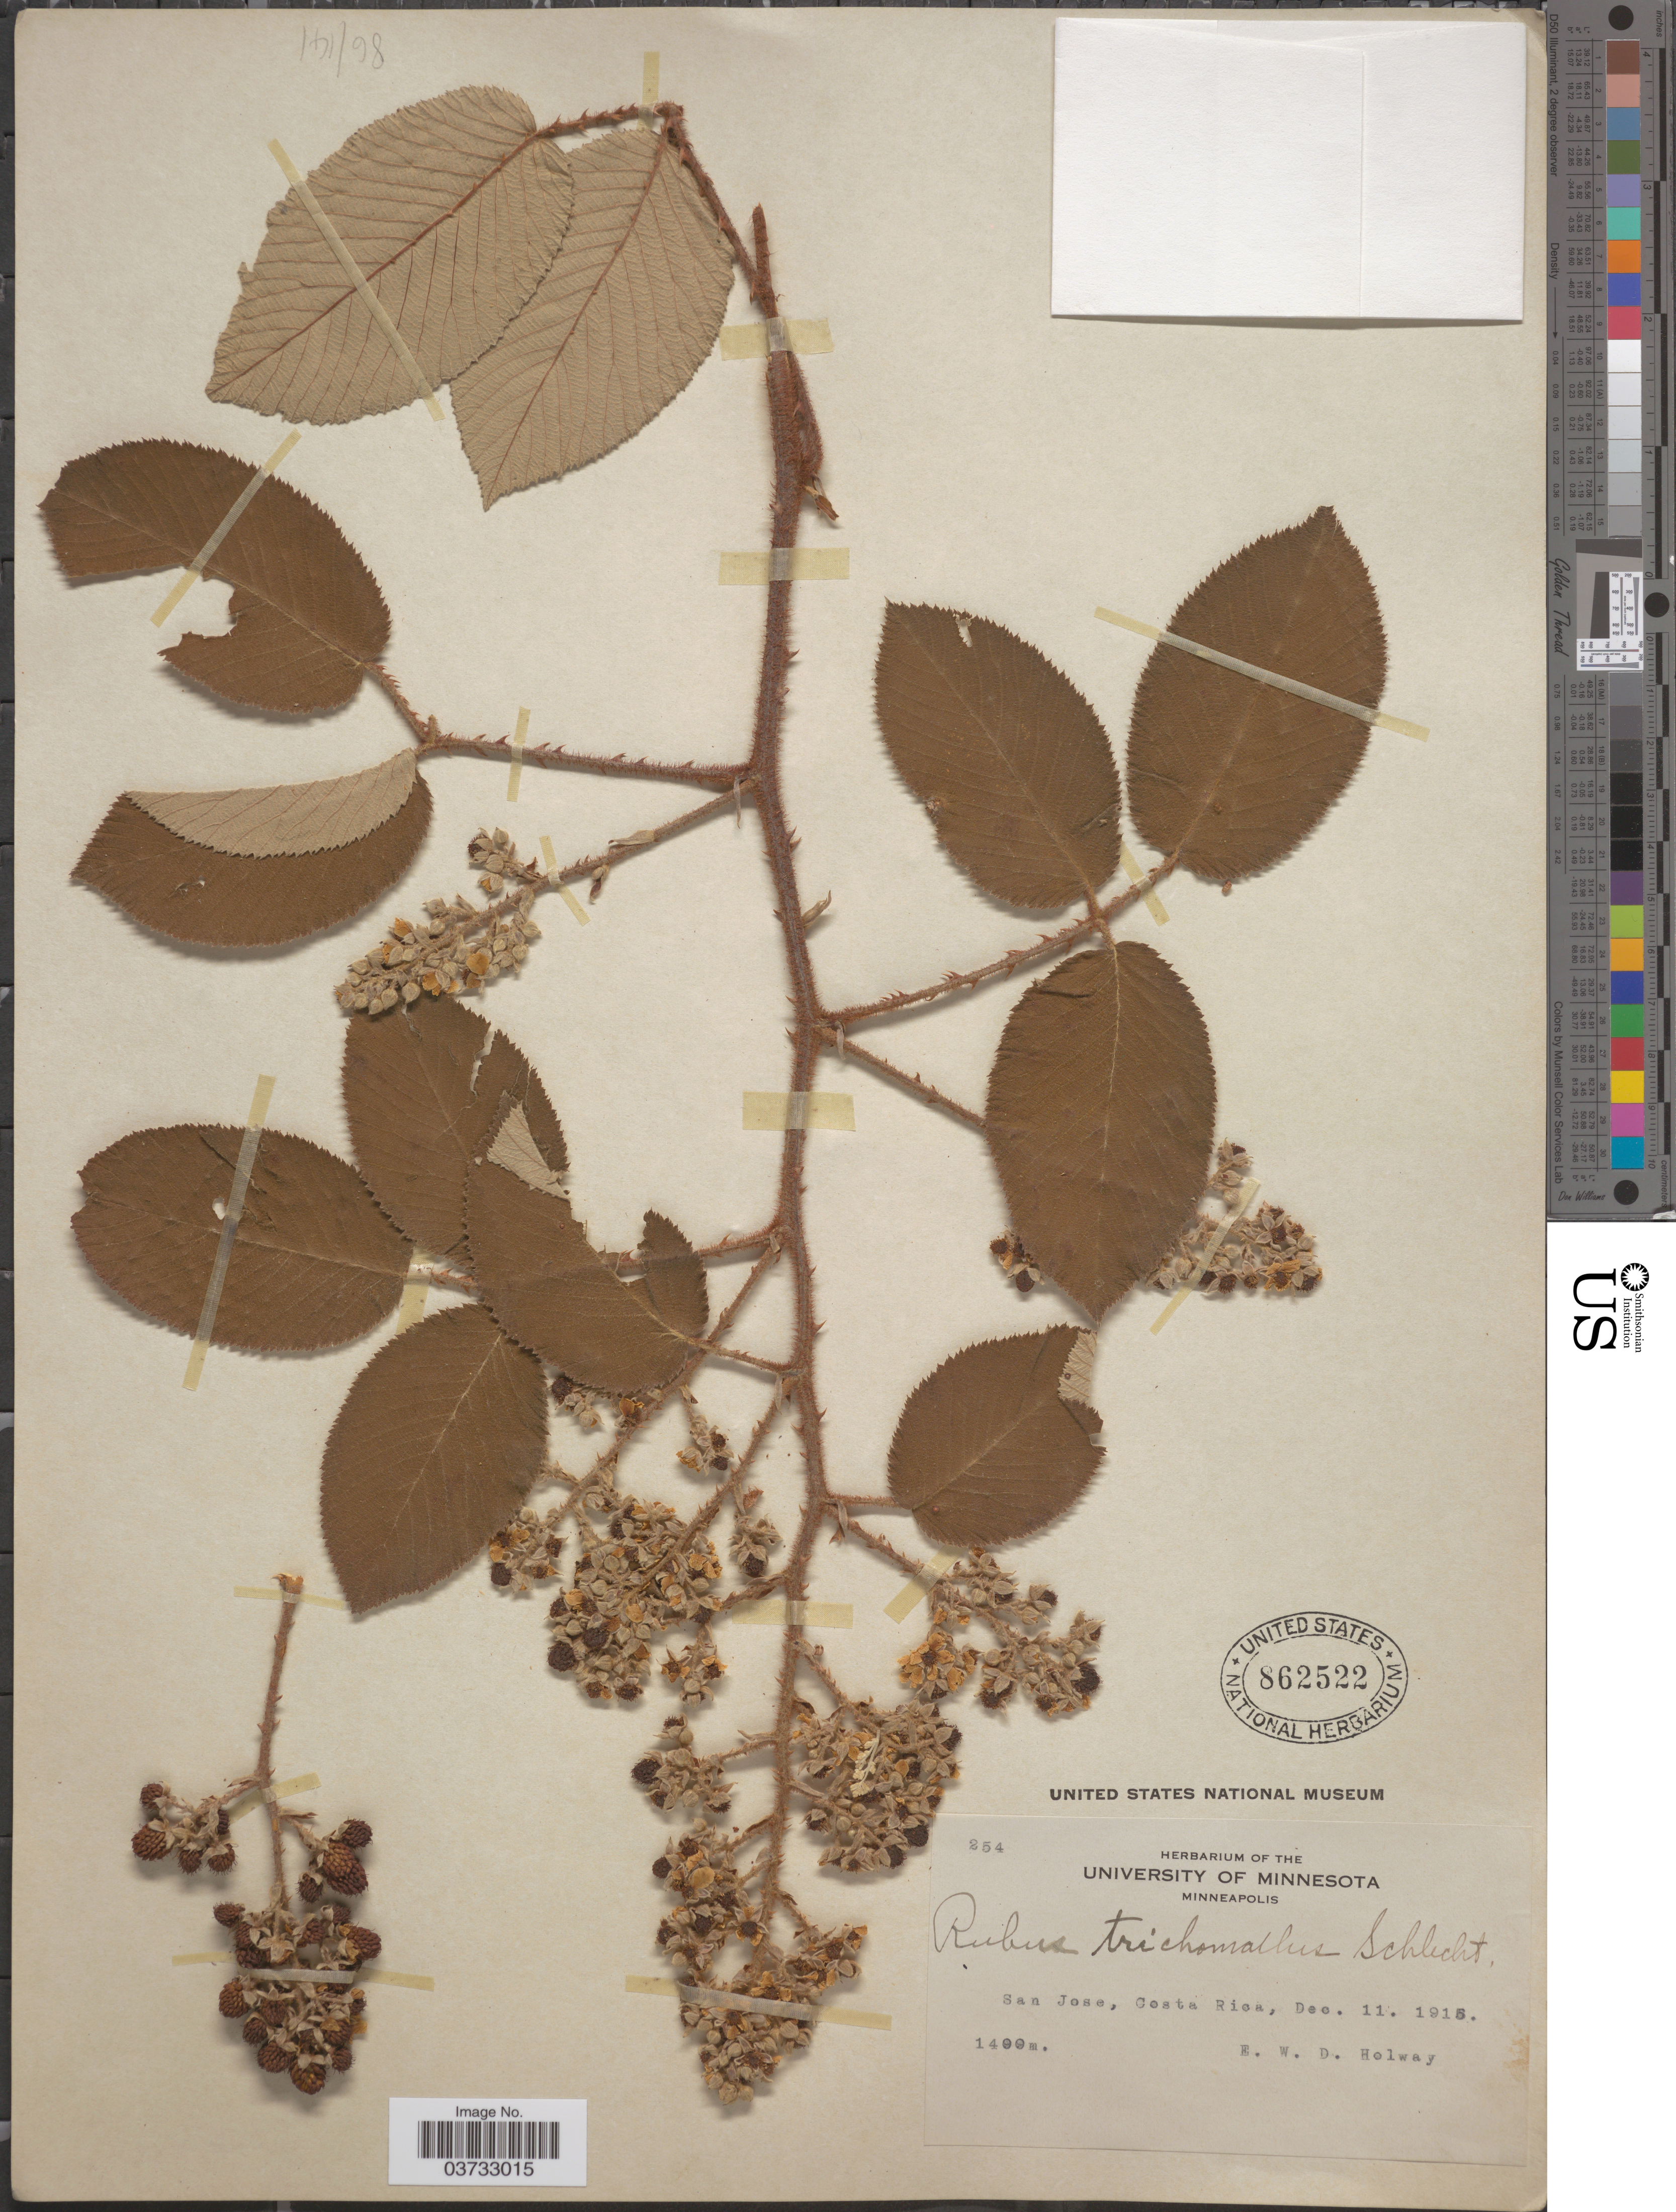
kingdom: Plantae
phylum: Tracheophyta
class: Magnoliopsida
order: Rosales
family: Rosaceae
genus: Rubus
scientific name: Rubus trichomallus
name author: Schltdl.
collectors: E. W. D. Holway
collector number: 254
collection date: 1915-12-11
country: Costa Rica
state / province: San José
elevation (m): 1400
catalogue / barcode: US 862522